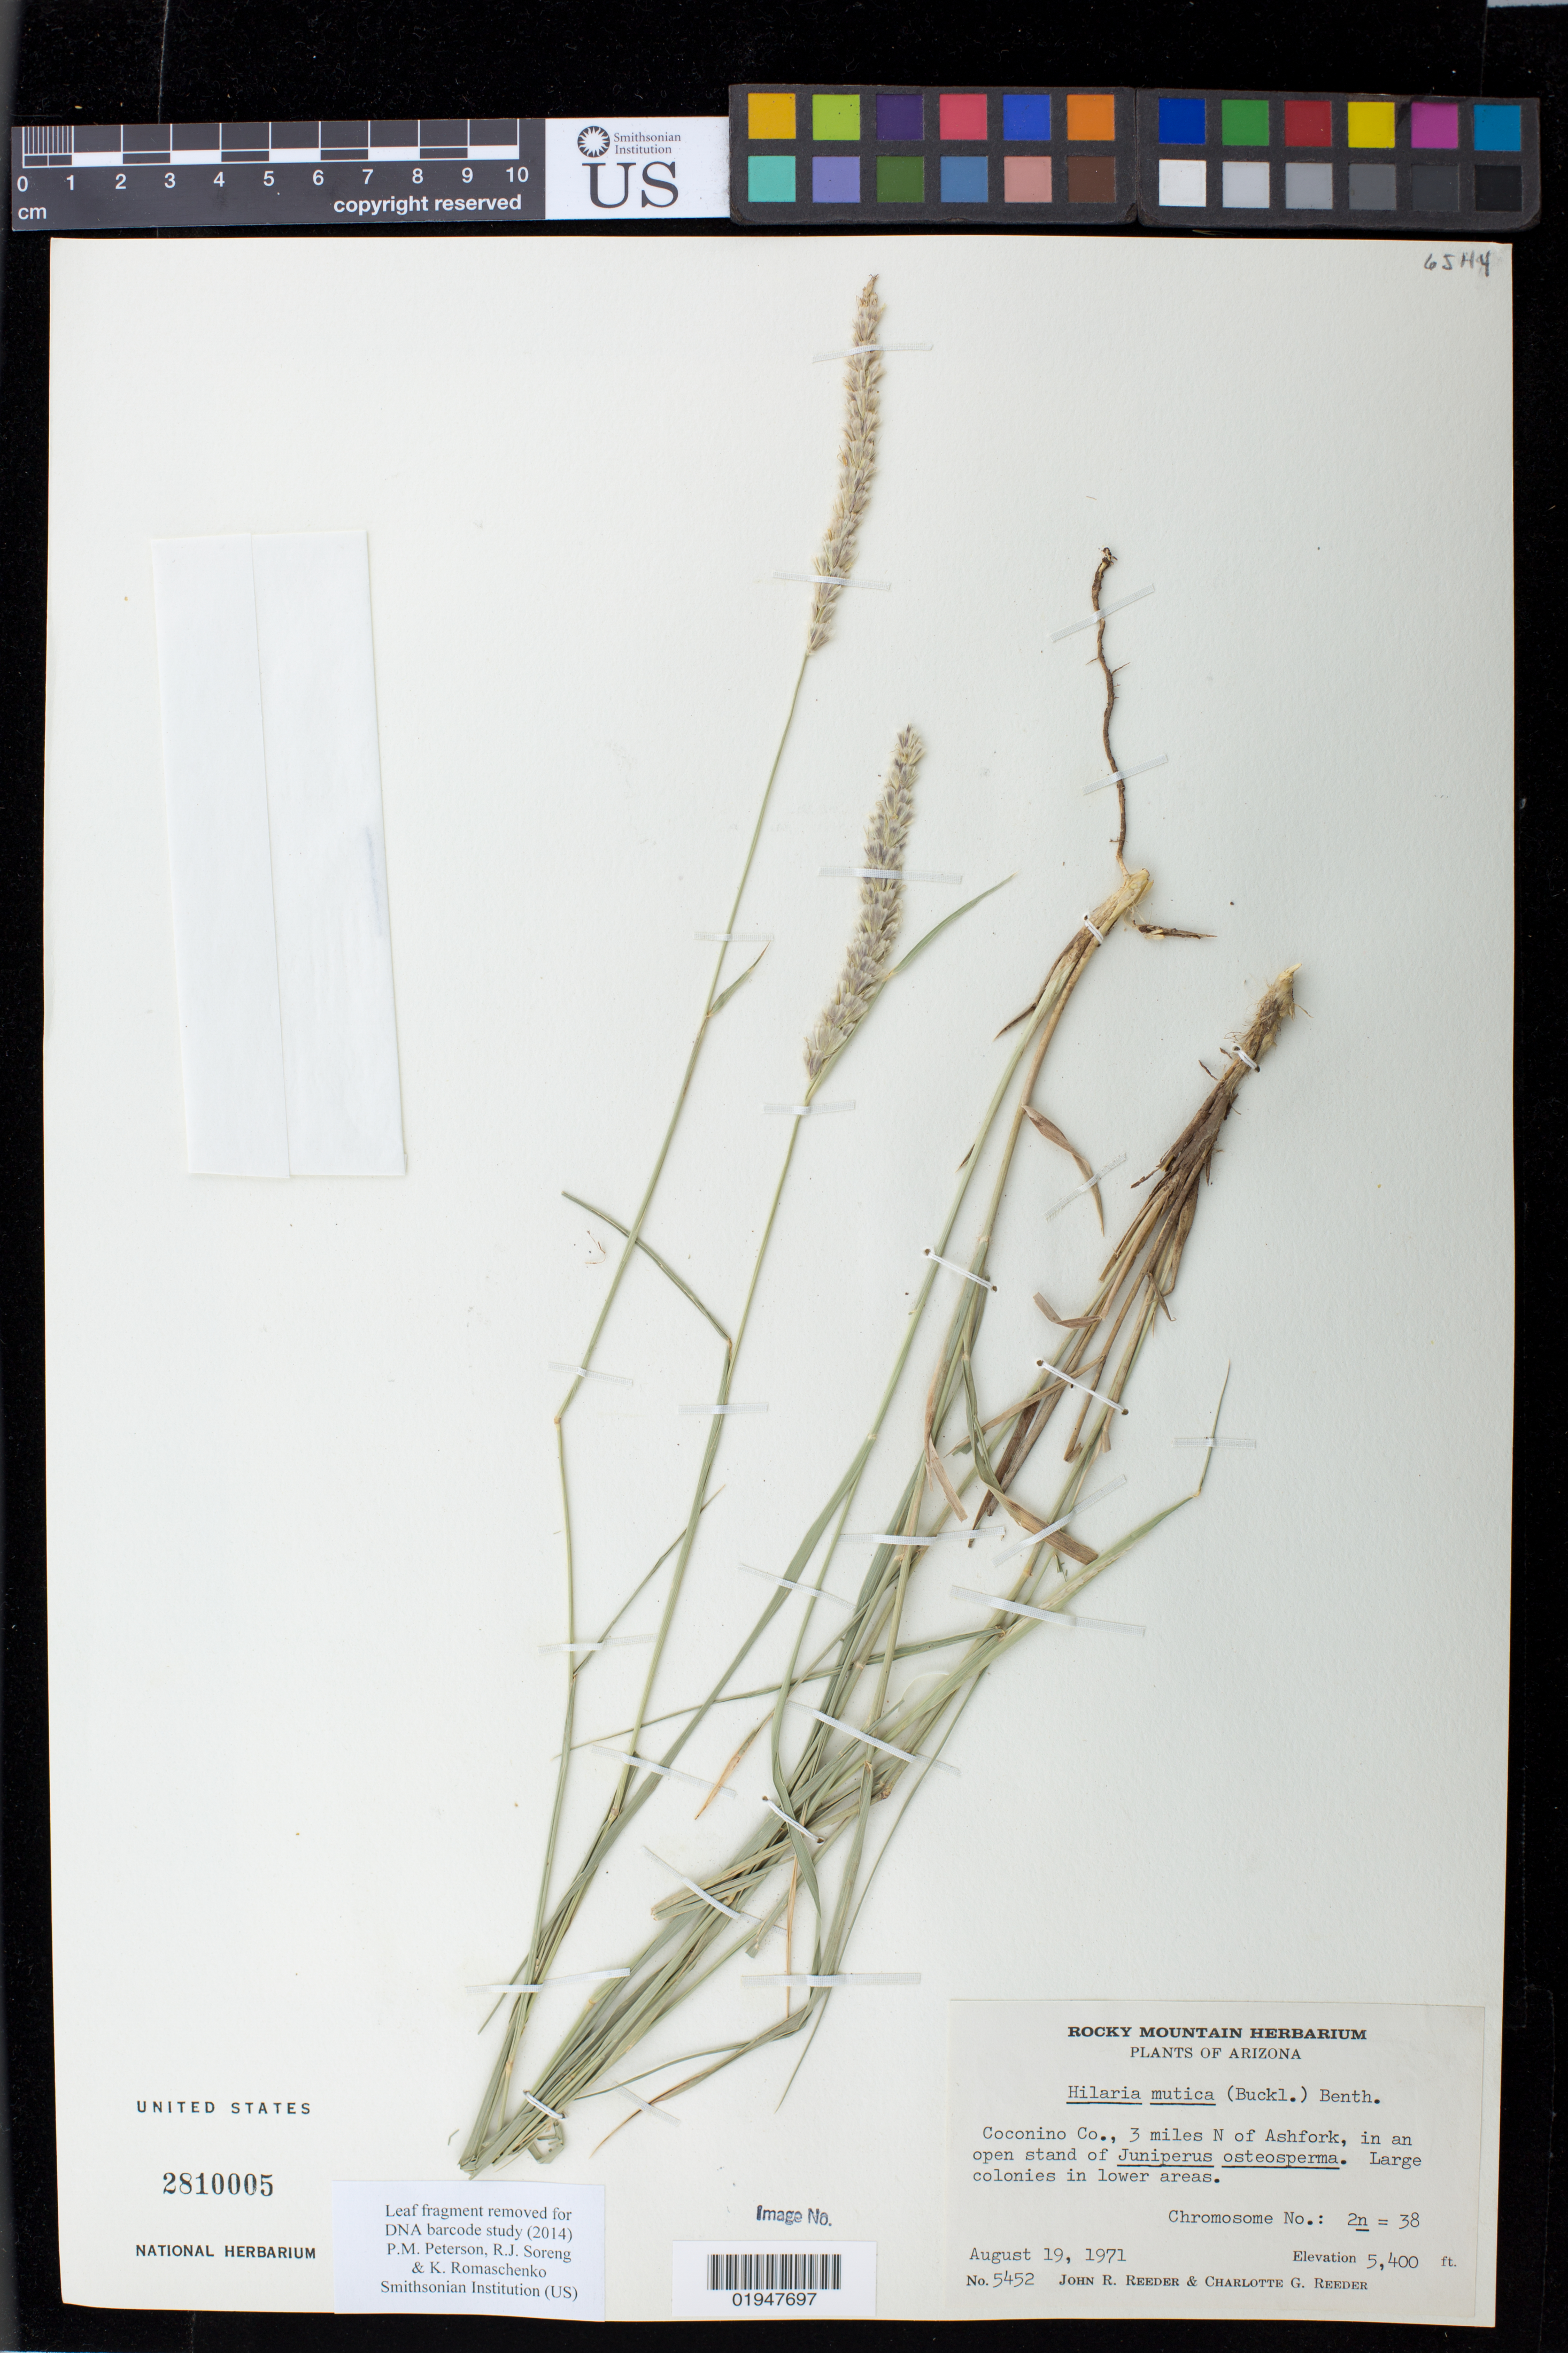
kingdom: Plantae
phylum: Tracheophyta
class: Liliopsida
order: Poales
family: Poaceae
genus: Hilaria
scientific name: Hilaria mutica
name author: (Buckley) Benth.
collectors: J. R. Reeder & C. G. Reeder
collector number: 5452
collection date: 1971-08-19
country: United States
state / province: Arizona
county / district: Coconino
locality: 3 miles N of Ashfork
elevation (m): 1646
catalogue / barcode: US 2810005